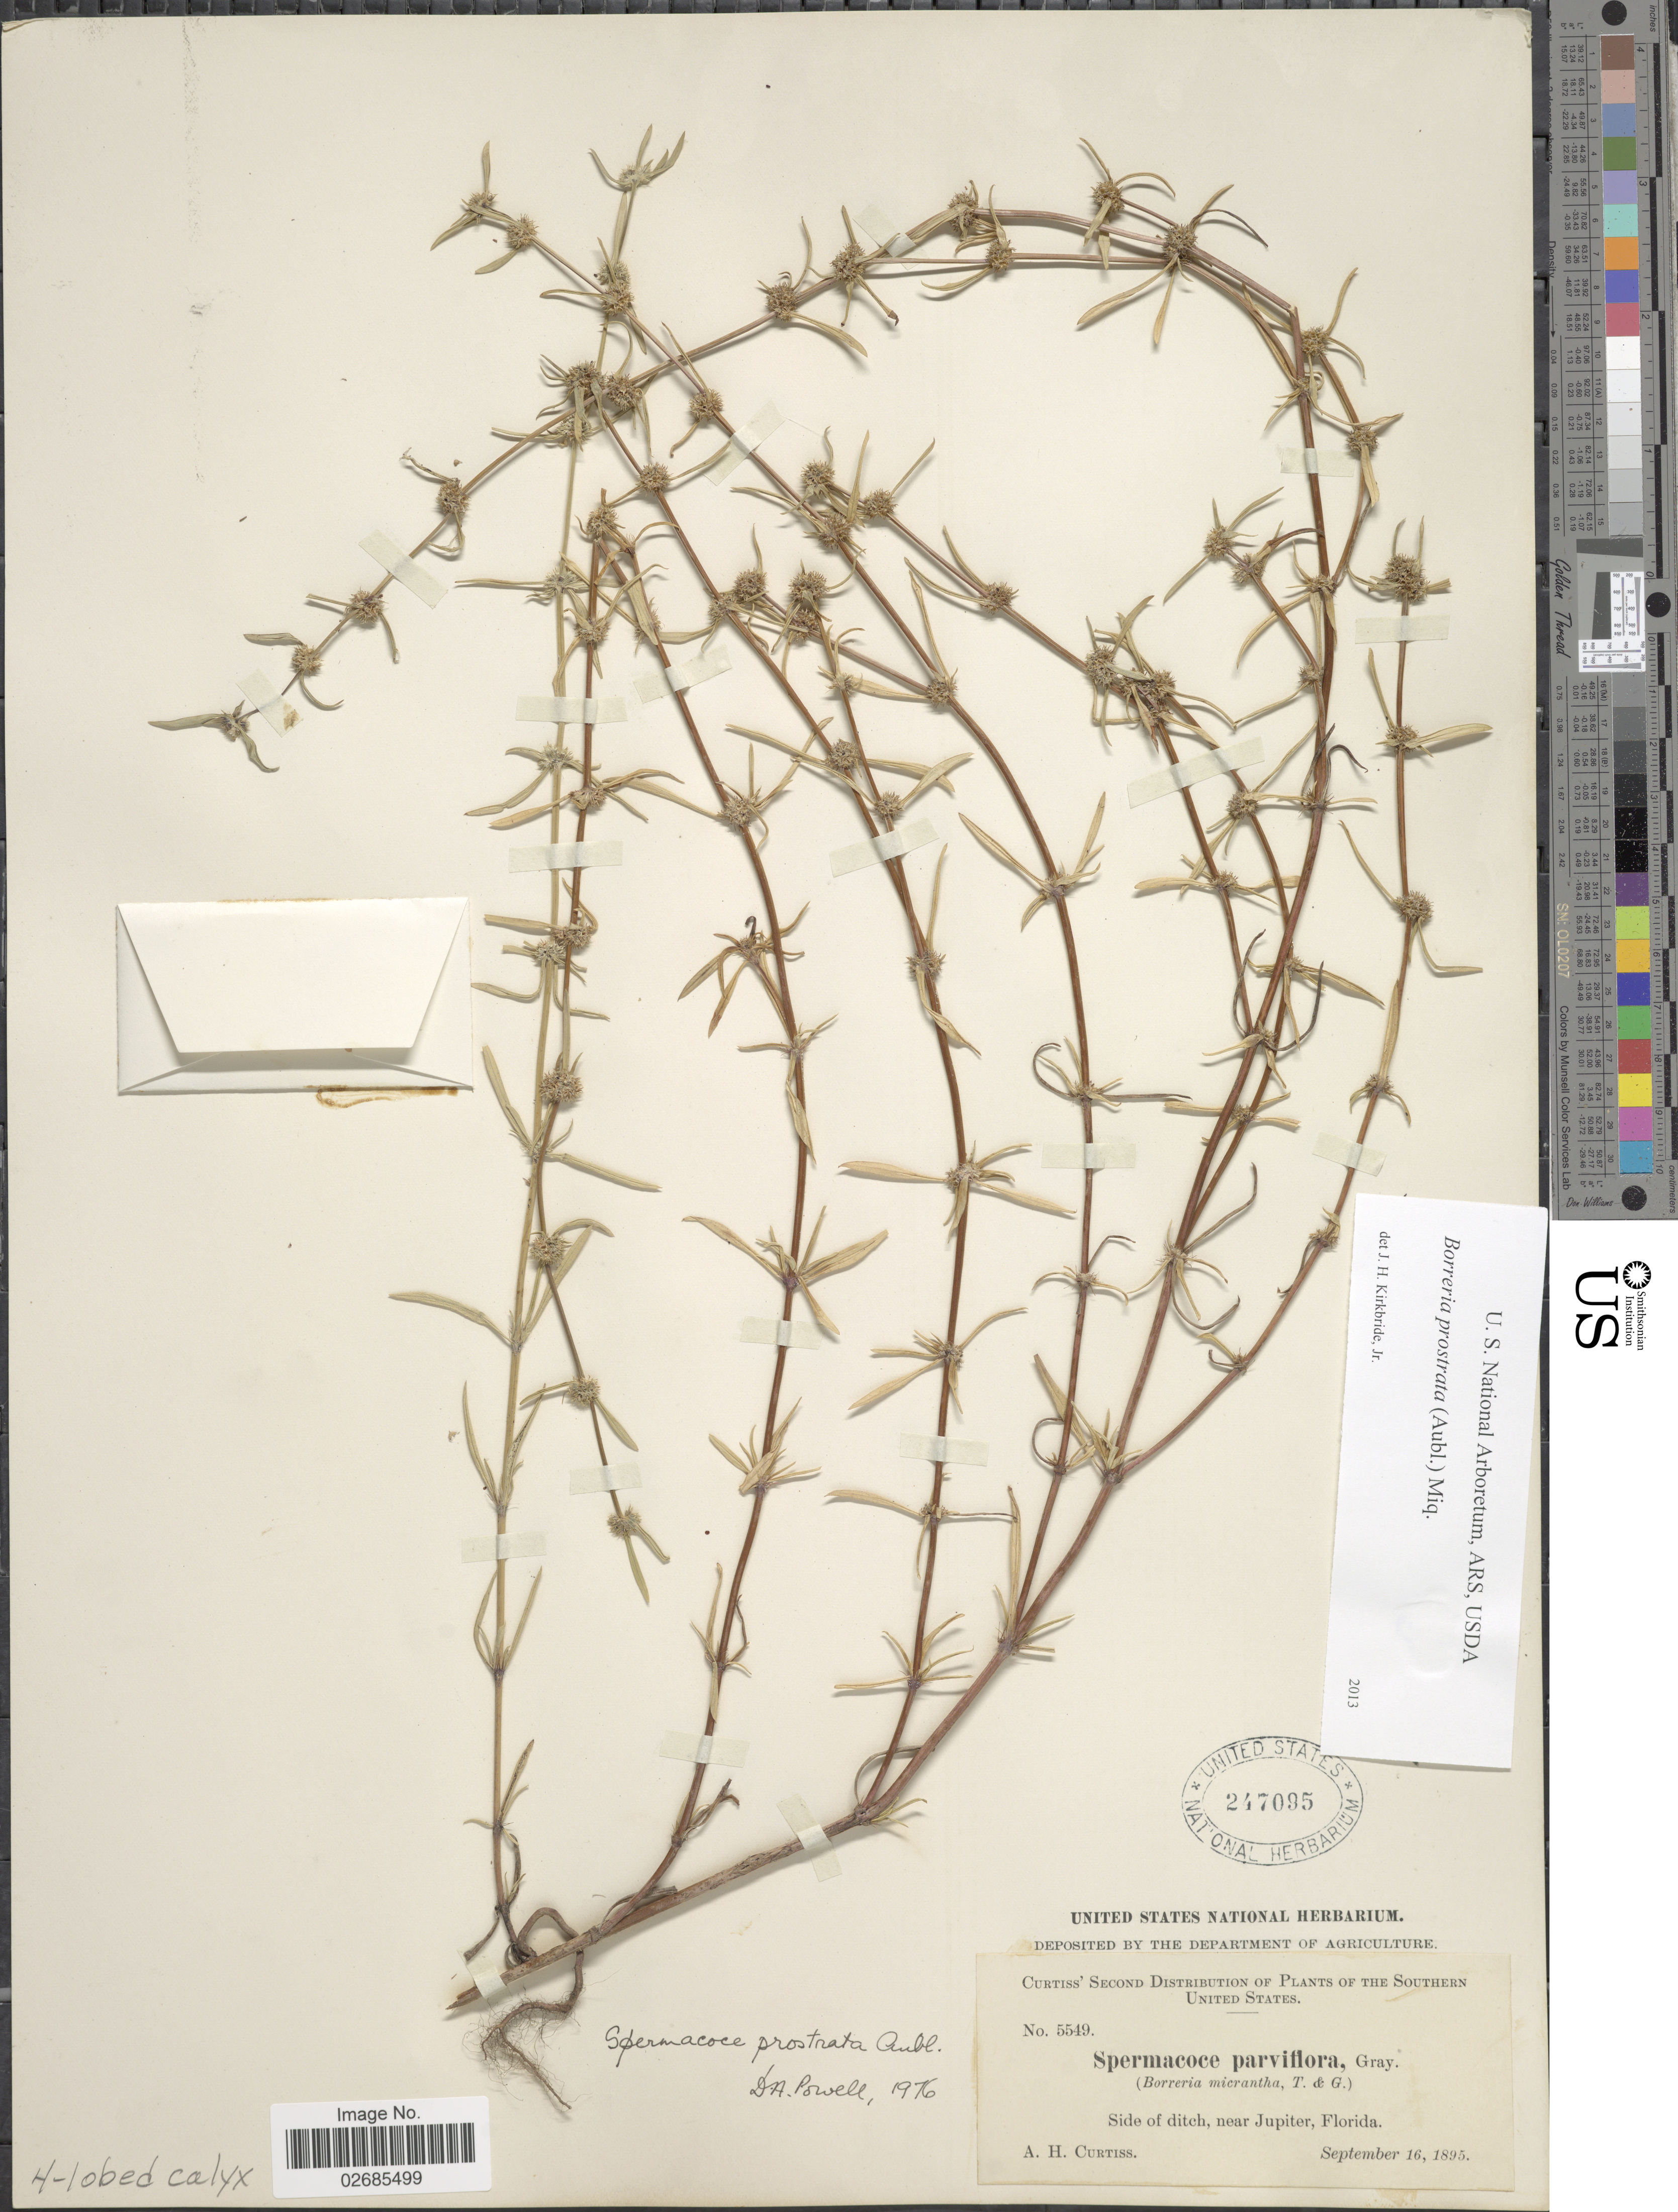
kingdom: Plantae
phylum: Tracheophyta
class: Magnoliopsida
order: Gentianales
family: Rubiaceae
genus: Borreria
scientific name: Borreria prostrata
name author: (Aubl.) Miq.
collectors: A. H. Curtiss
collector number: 5549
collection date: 1895-09-16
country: United States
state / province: Florida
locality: Southern United States. Side ditch, near Jupiter.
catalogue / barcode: US 247095